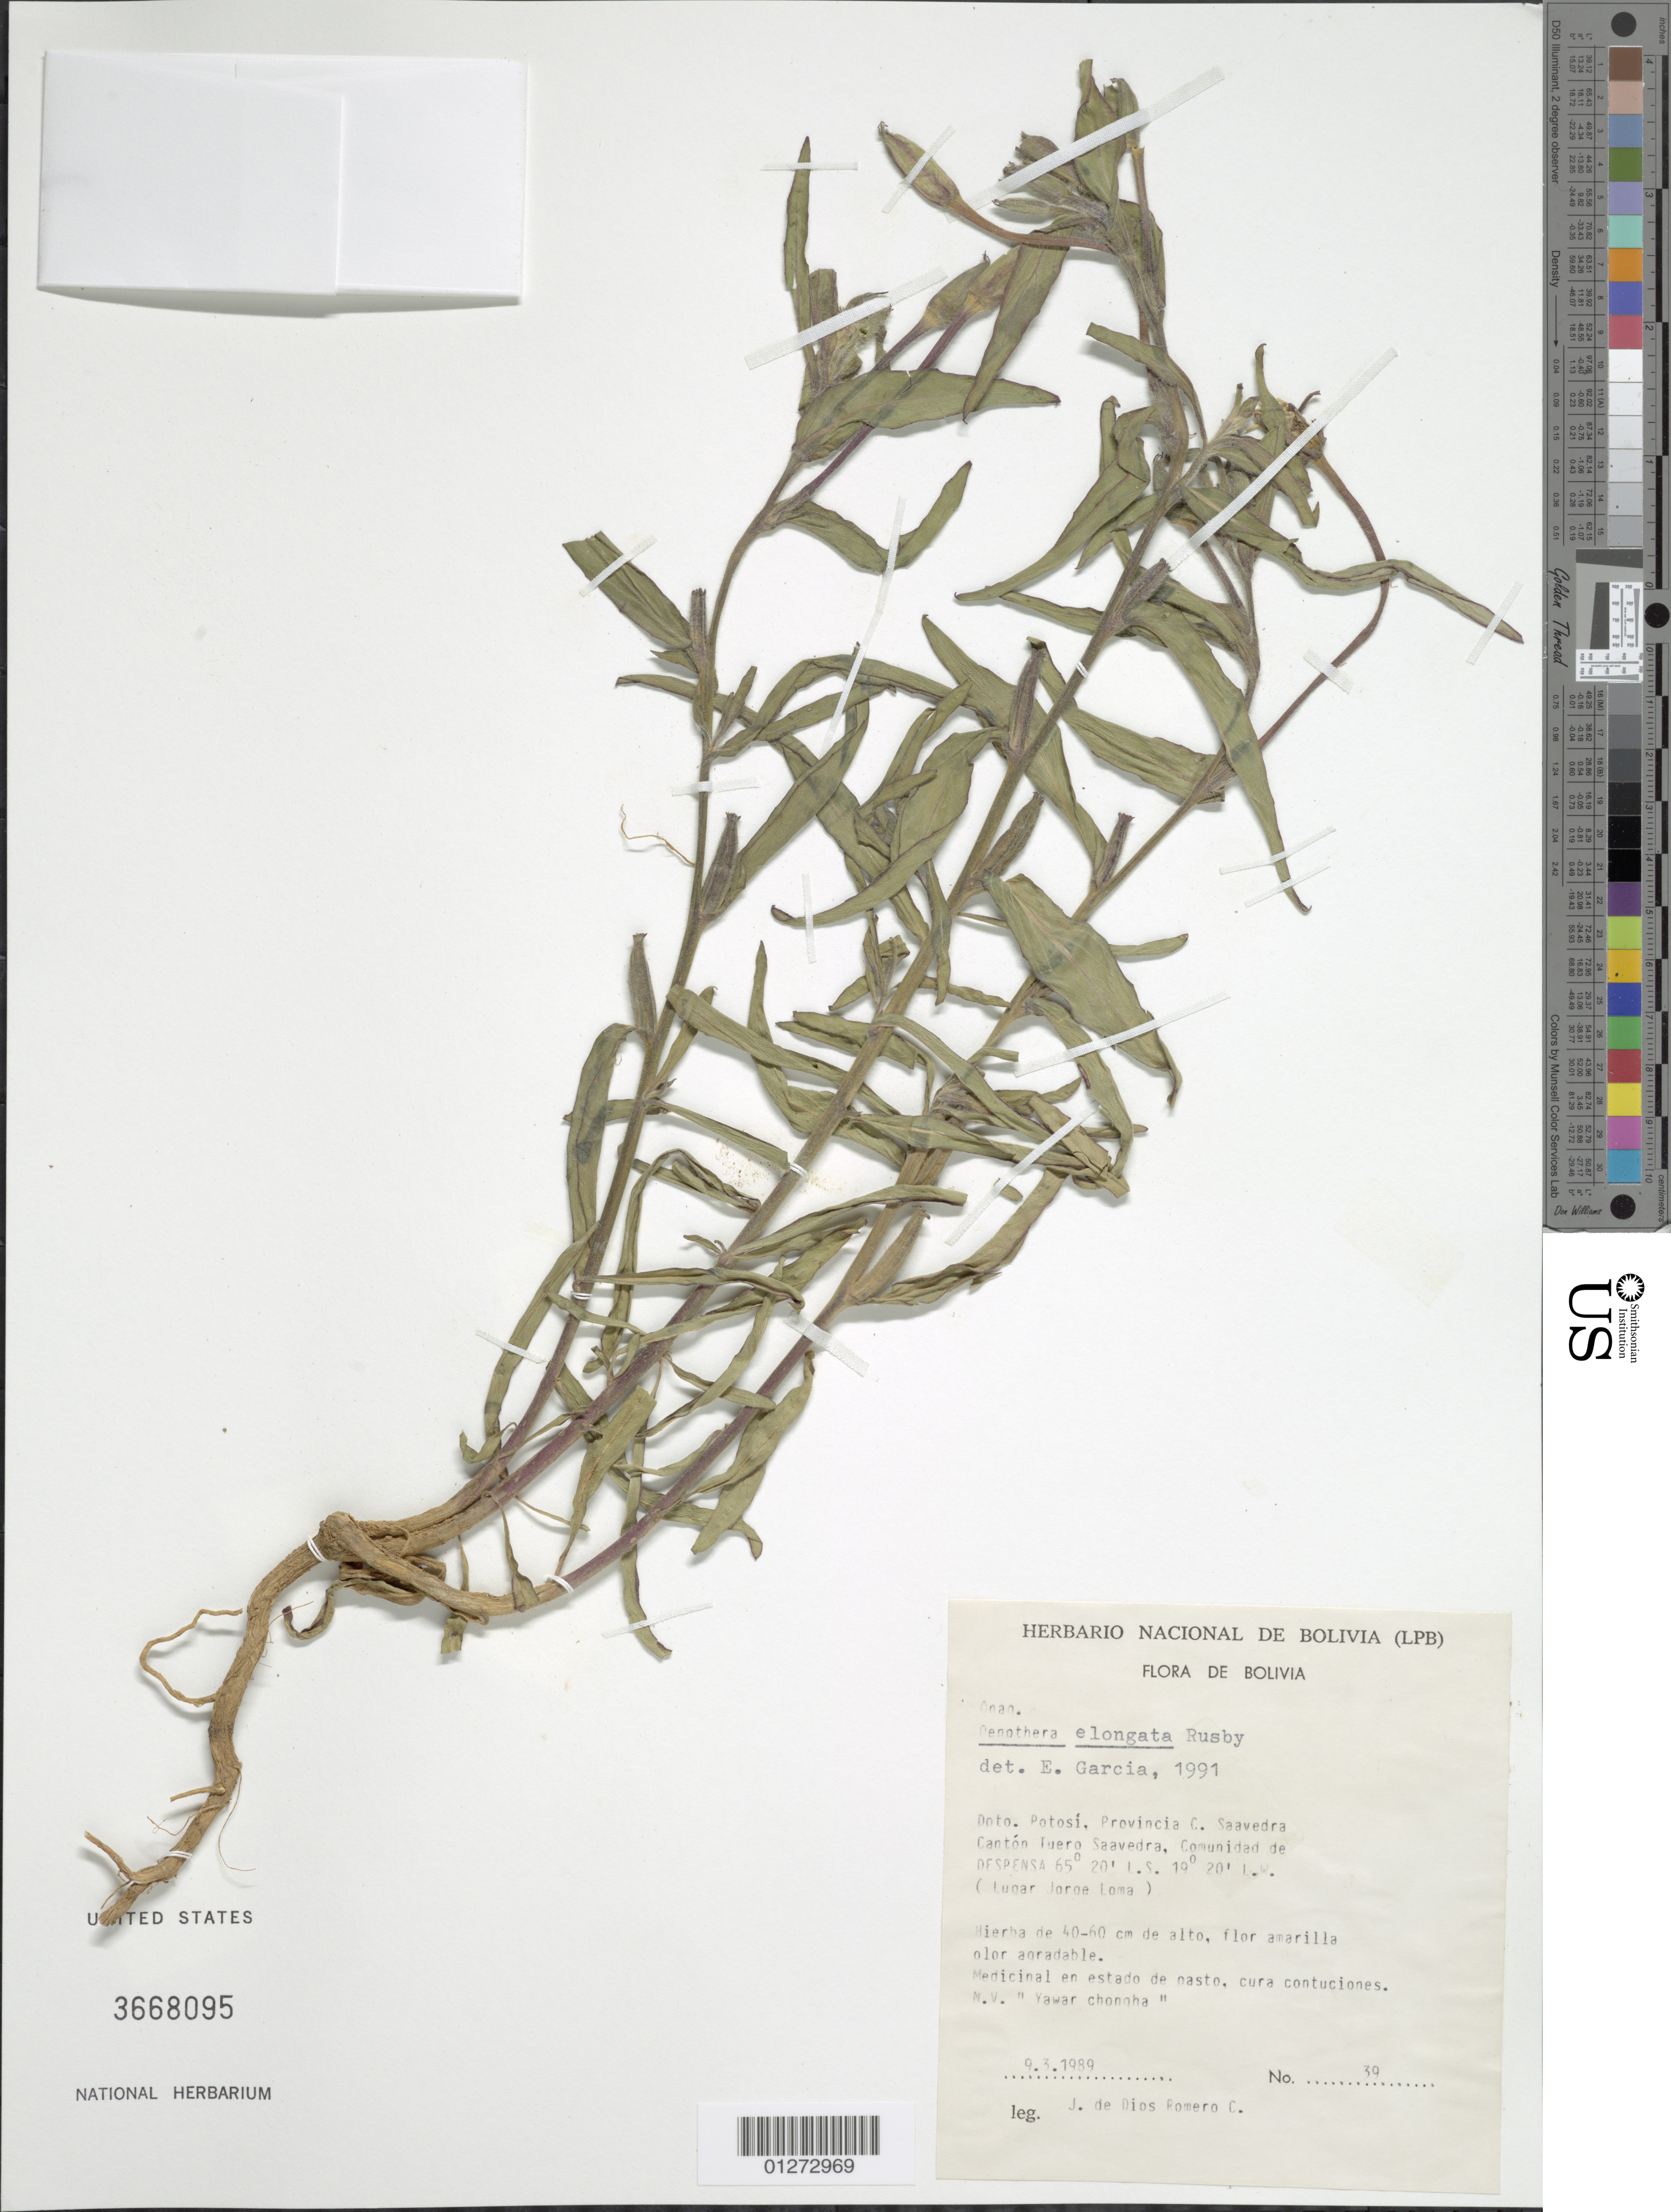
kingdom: Plantae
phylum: Tracheophyta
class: Magnoliopsida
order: Myrtales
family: Onagraceae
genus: Oenothera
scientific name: Oenothera elongata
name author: Rusby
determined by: García, E.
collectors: J. de Dios Romero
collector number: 39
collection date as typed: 9.3.1989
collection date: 1989-03-09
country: Bolivia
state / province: Potosi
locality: Provincia C. Saavedra Canton Tuero Saavedra, Comunidad de Despensa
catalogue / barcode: US 3668095